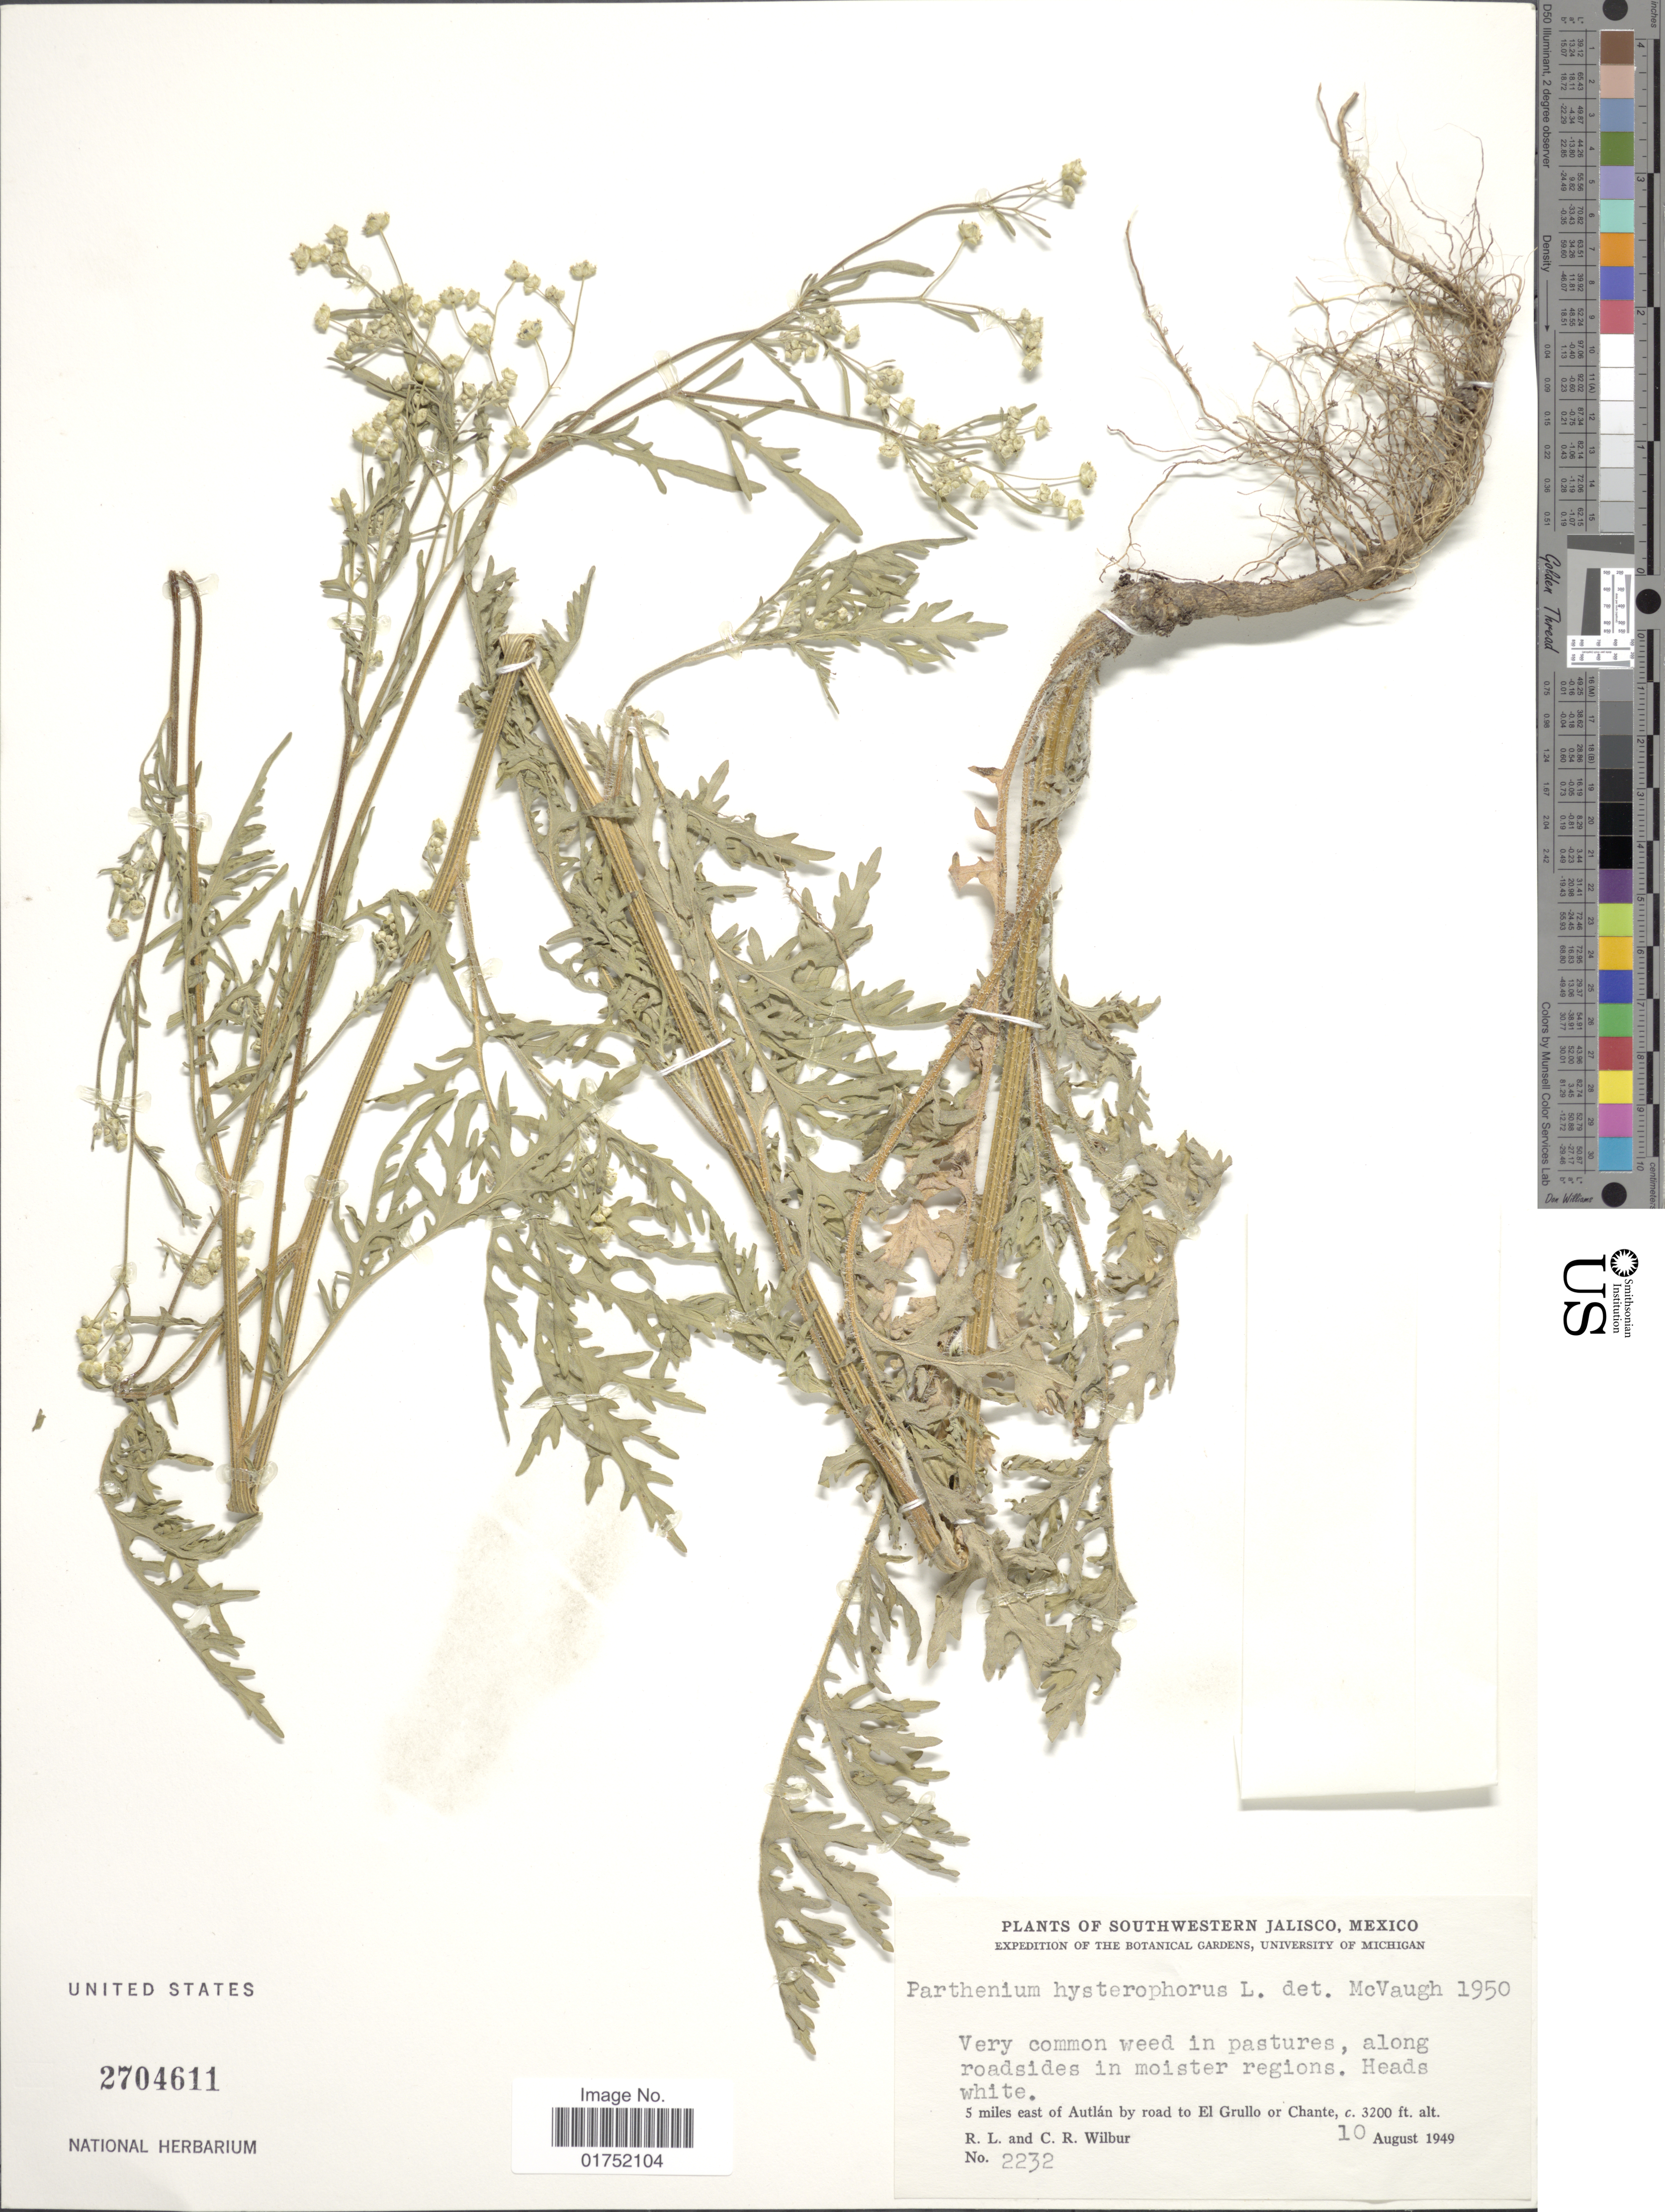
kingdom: Plantae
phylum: Tracheophyta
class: Magnoliopsida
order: Asterales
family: Asteraceae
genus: Parthenium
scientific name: Parthenium hysterophorus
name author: L.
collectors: R. L. Wilbur & C. Wilbur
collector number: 2232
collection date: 1949-08-10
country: Mexico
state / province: Jalisco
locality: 5 miles east of Autlan by road to El Grullo or Chante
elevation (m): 975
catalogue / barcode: US 2704611